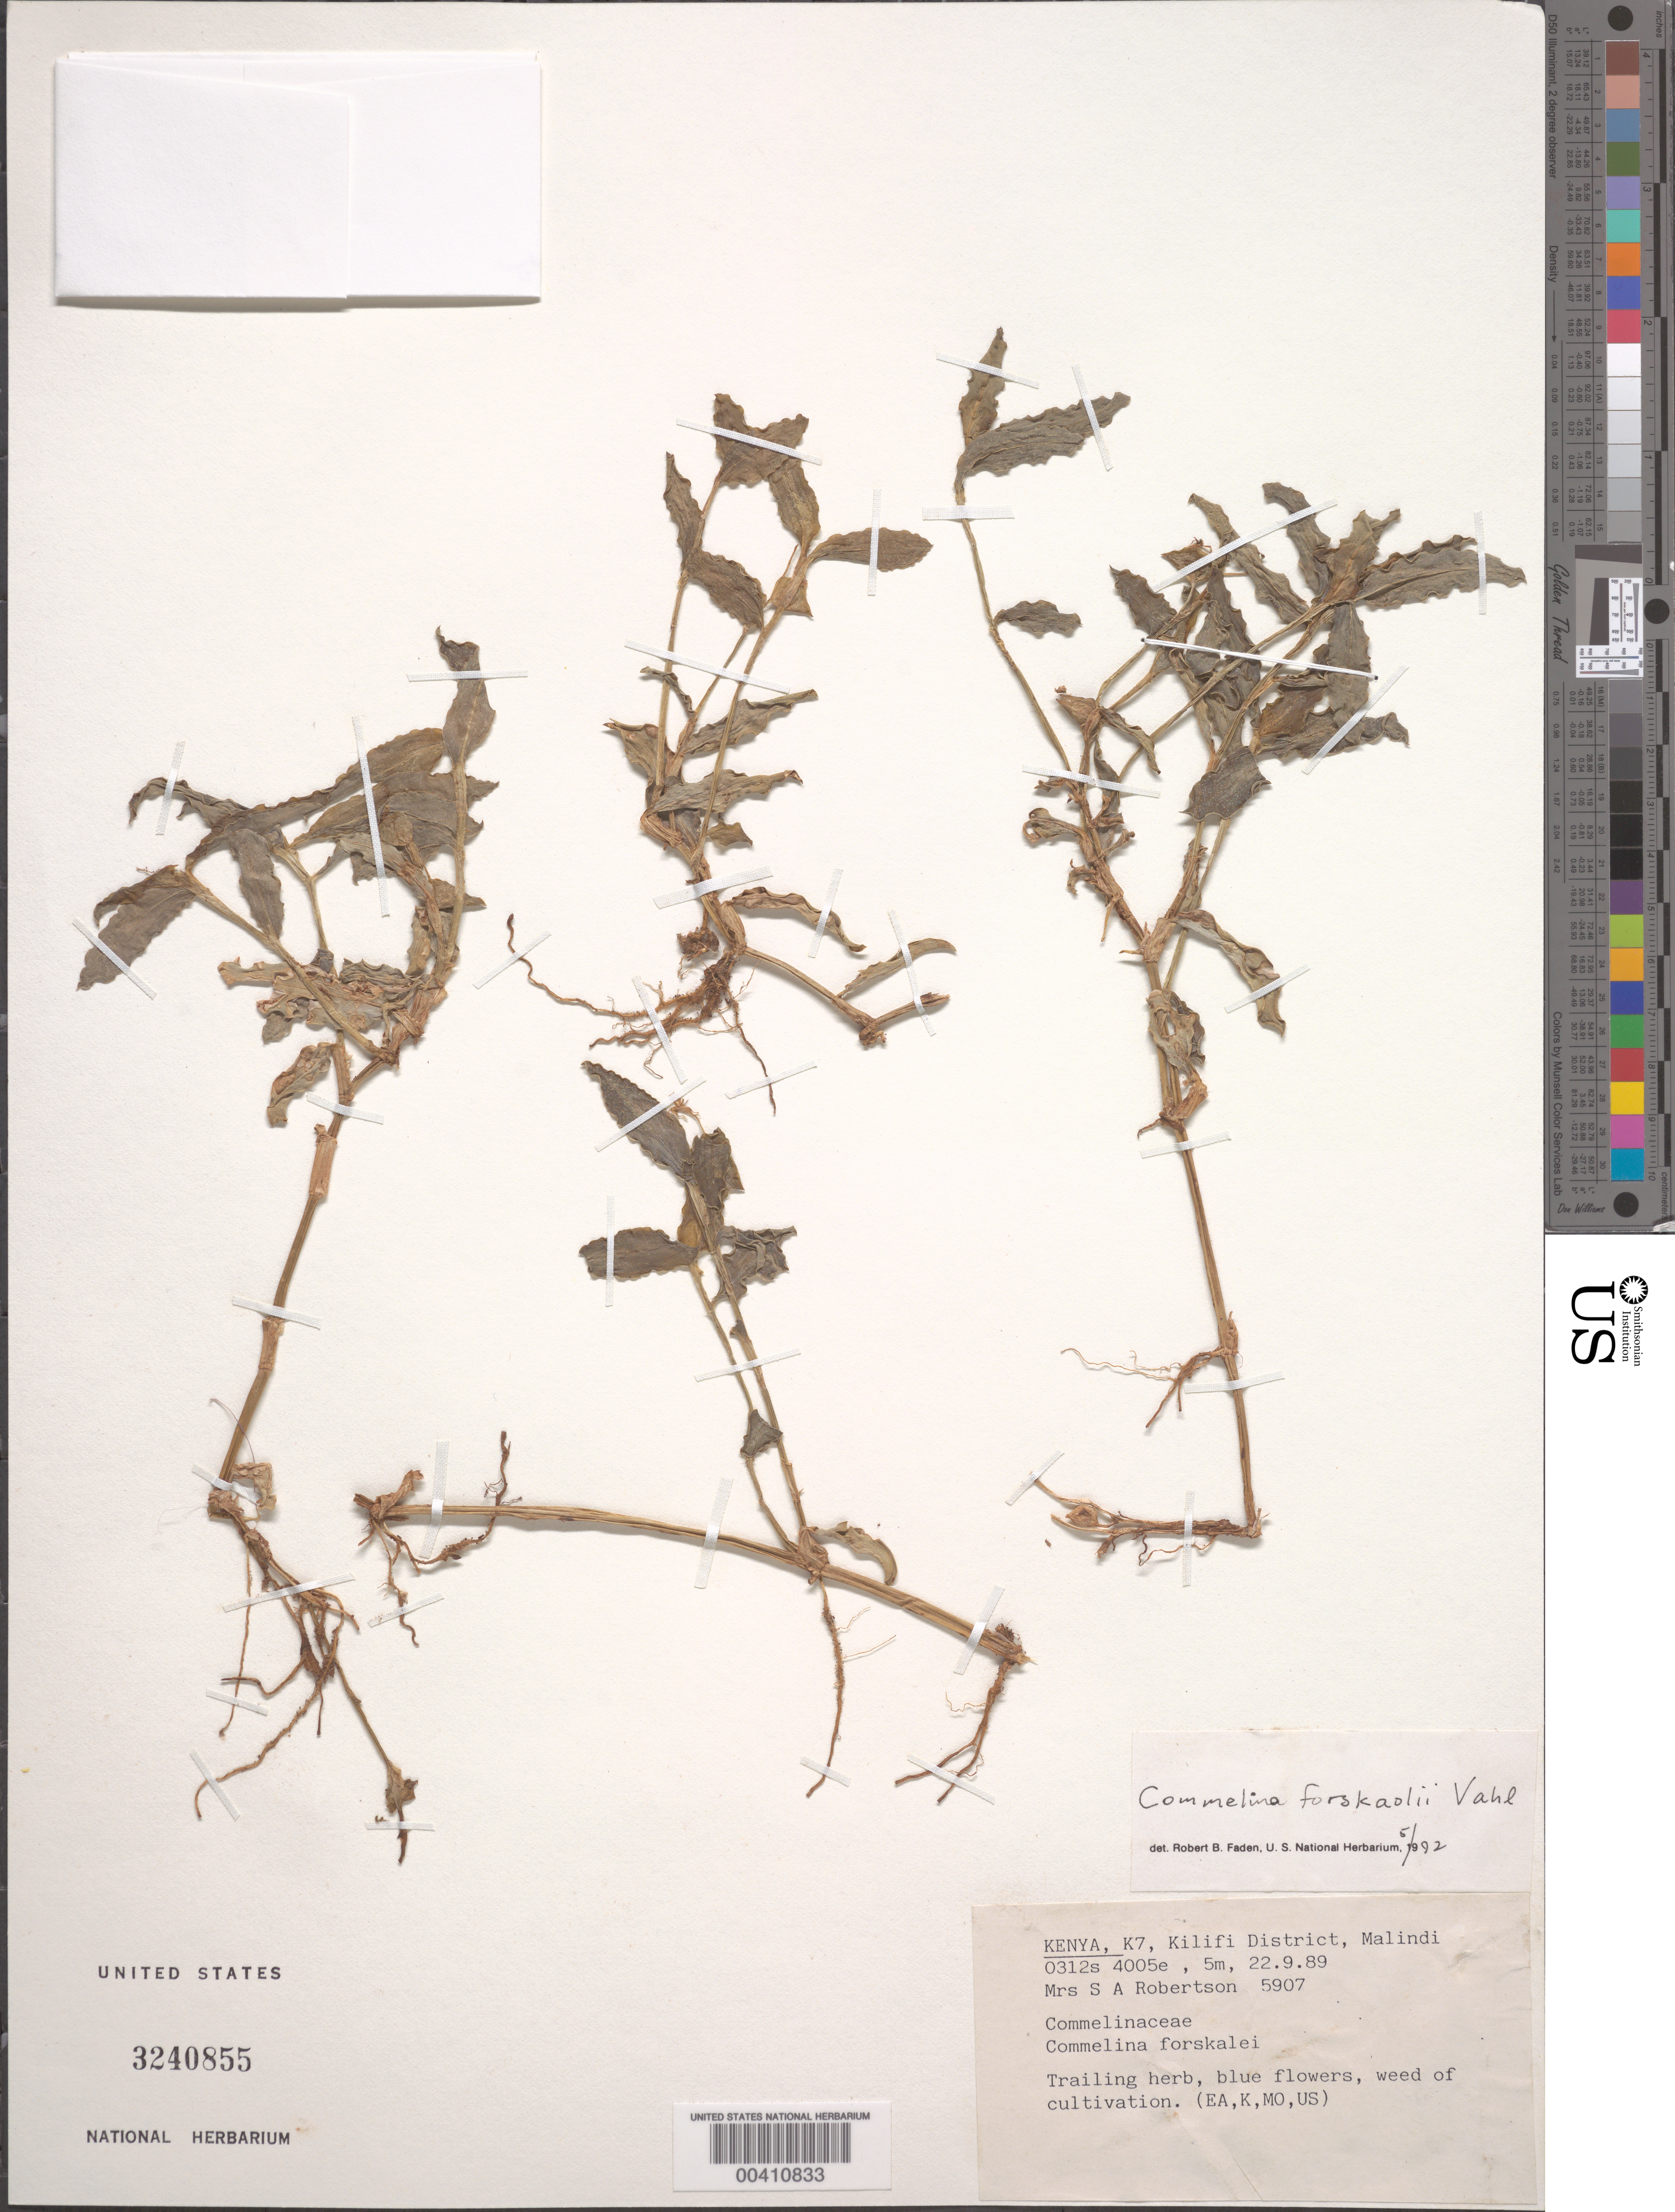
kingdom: Plantae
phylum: Tracheophyta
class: Liliopsida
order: Commelinales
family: Commelinaceae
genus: Commelina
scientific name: Commelina forskaolii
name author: Vahl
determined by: Faden, Robert B., (US), Smithsonian Institution - National Museum of Natural History (UNITED STATES)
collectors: Mrs. S. A. Robertson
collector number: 5907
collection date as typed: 22 Sep 1989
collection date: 1989-09-22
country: Kenya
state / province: Kilifi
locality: K7, kilifi district, malindi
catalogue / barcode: US 3240855